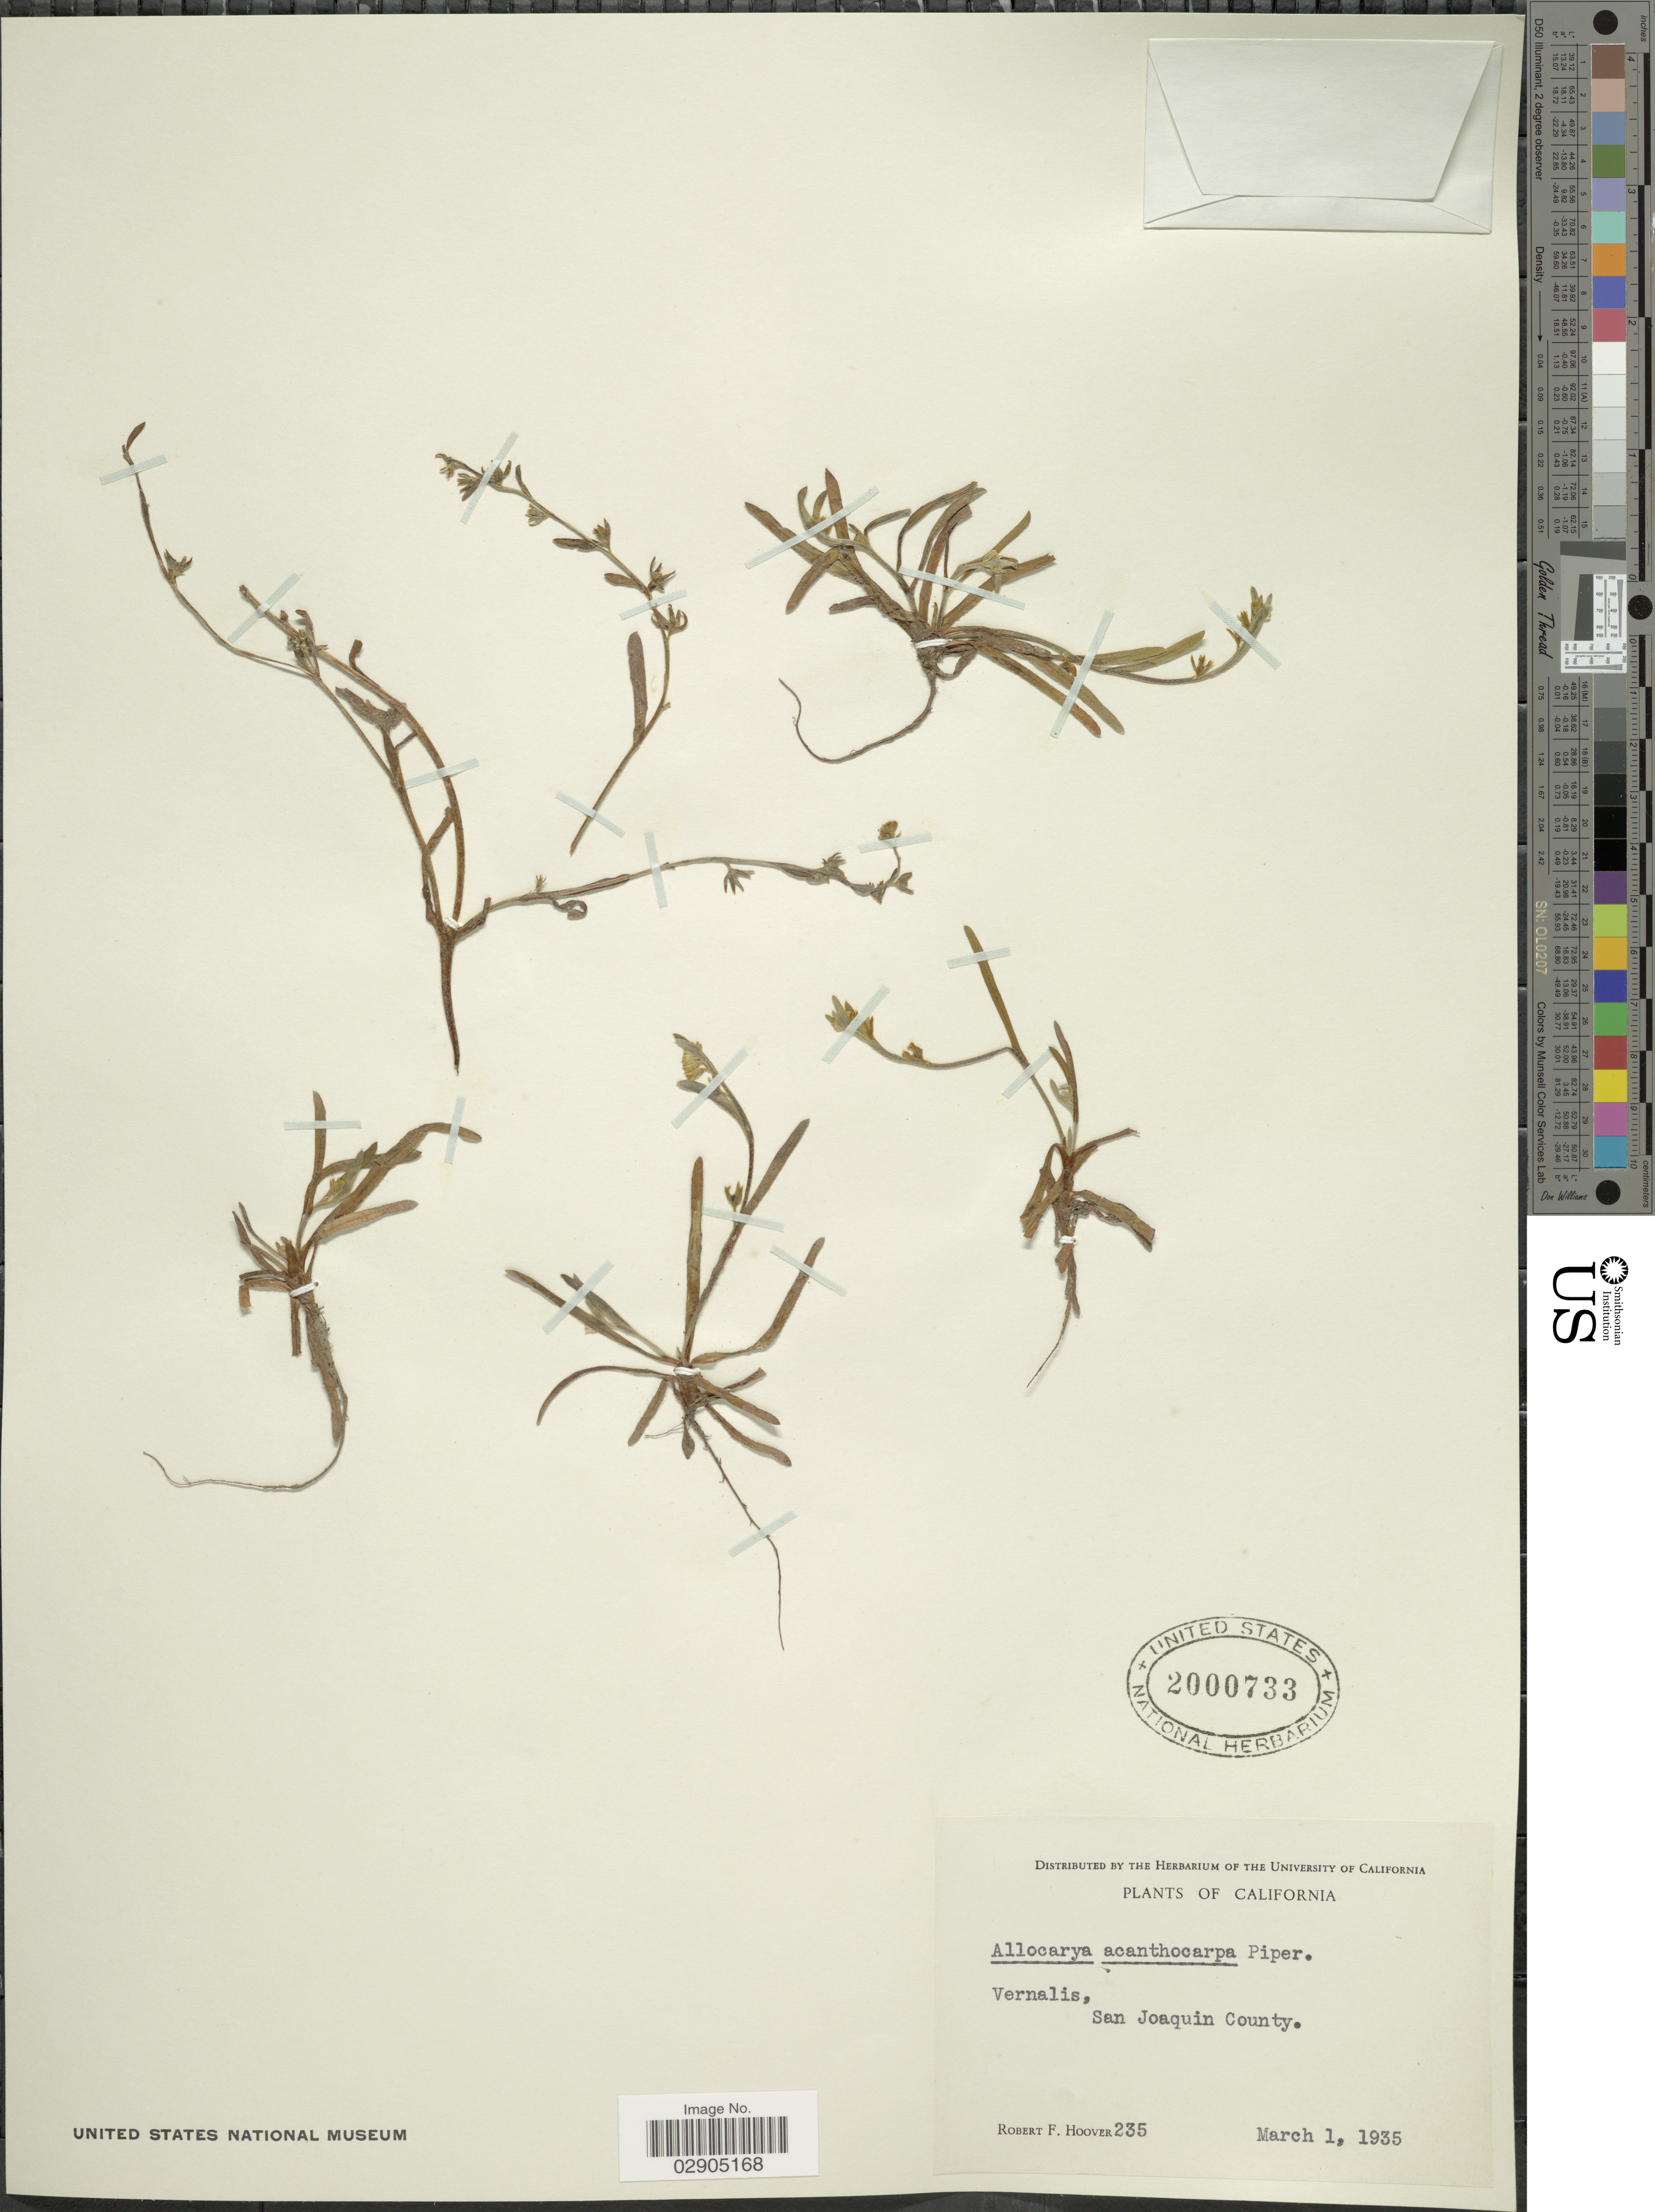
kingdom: Plantae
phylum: Tracheophyta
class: Magnoliopsida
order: Boraginales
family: Boraginaceae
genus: Allocarya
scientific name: Allocarya acanthocarpa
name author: Piper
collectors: R. F. Hoover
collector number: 235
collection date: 1935-03-01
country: United States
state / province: California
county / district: San Joaquin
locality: San Joaquin County.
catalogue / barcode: US 2000733